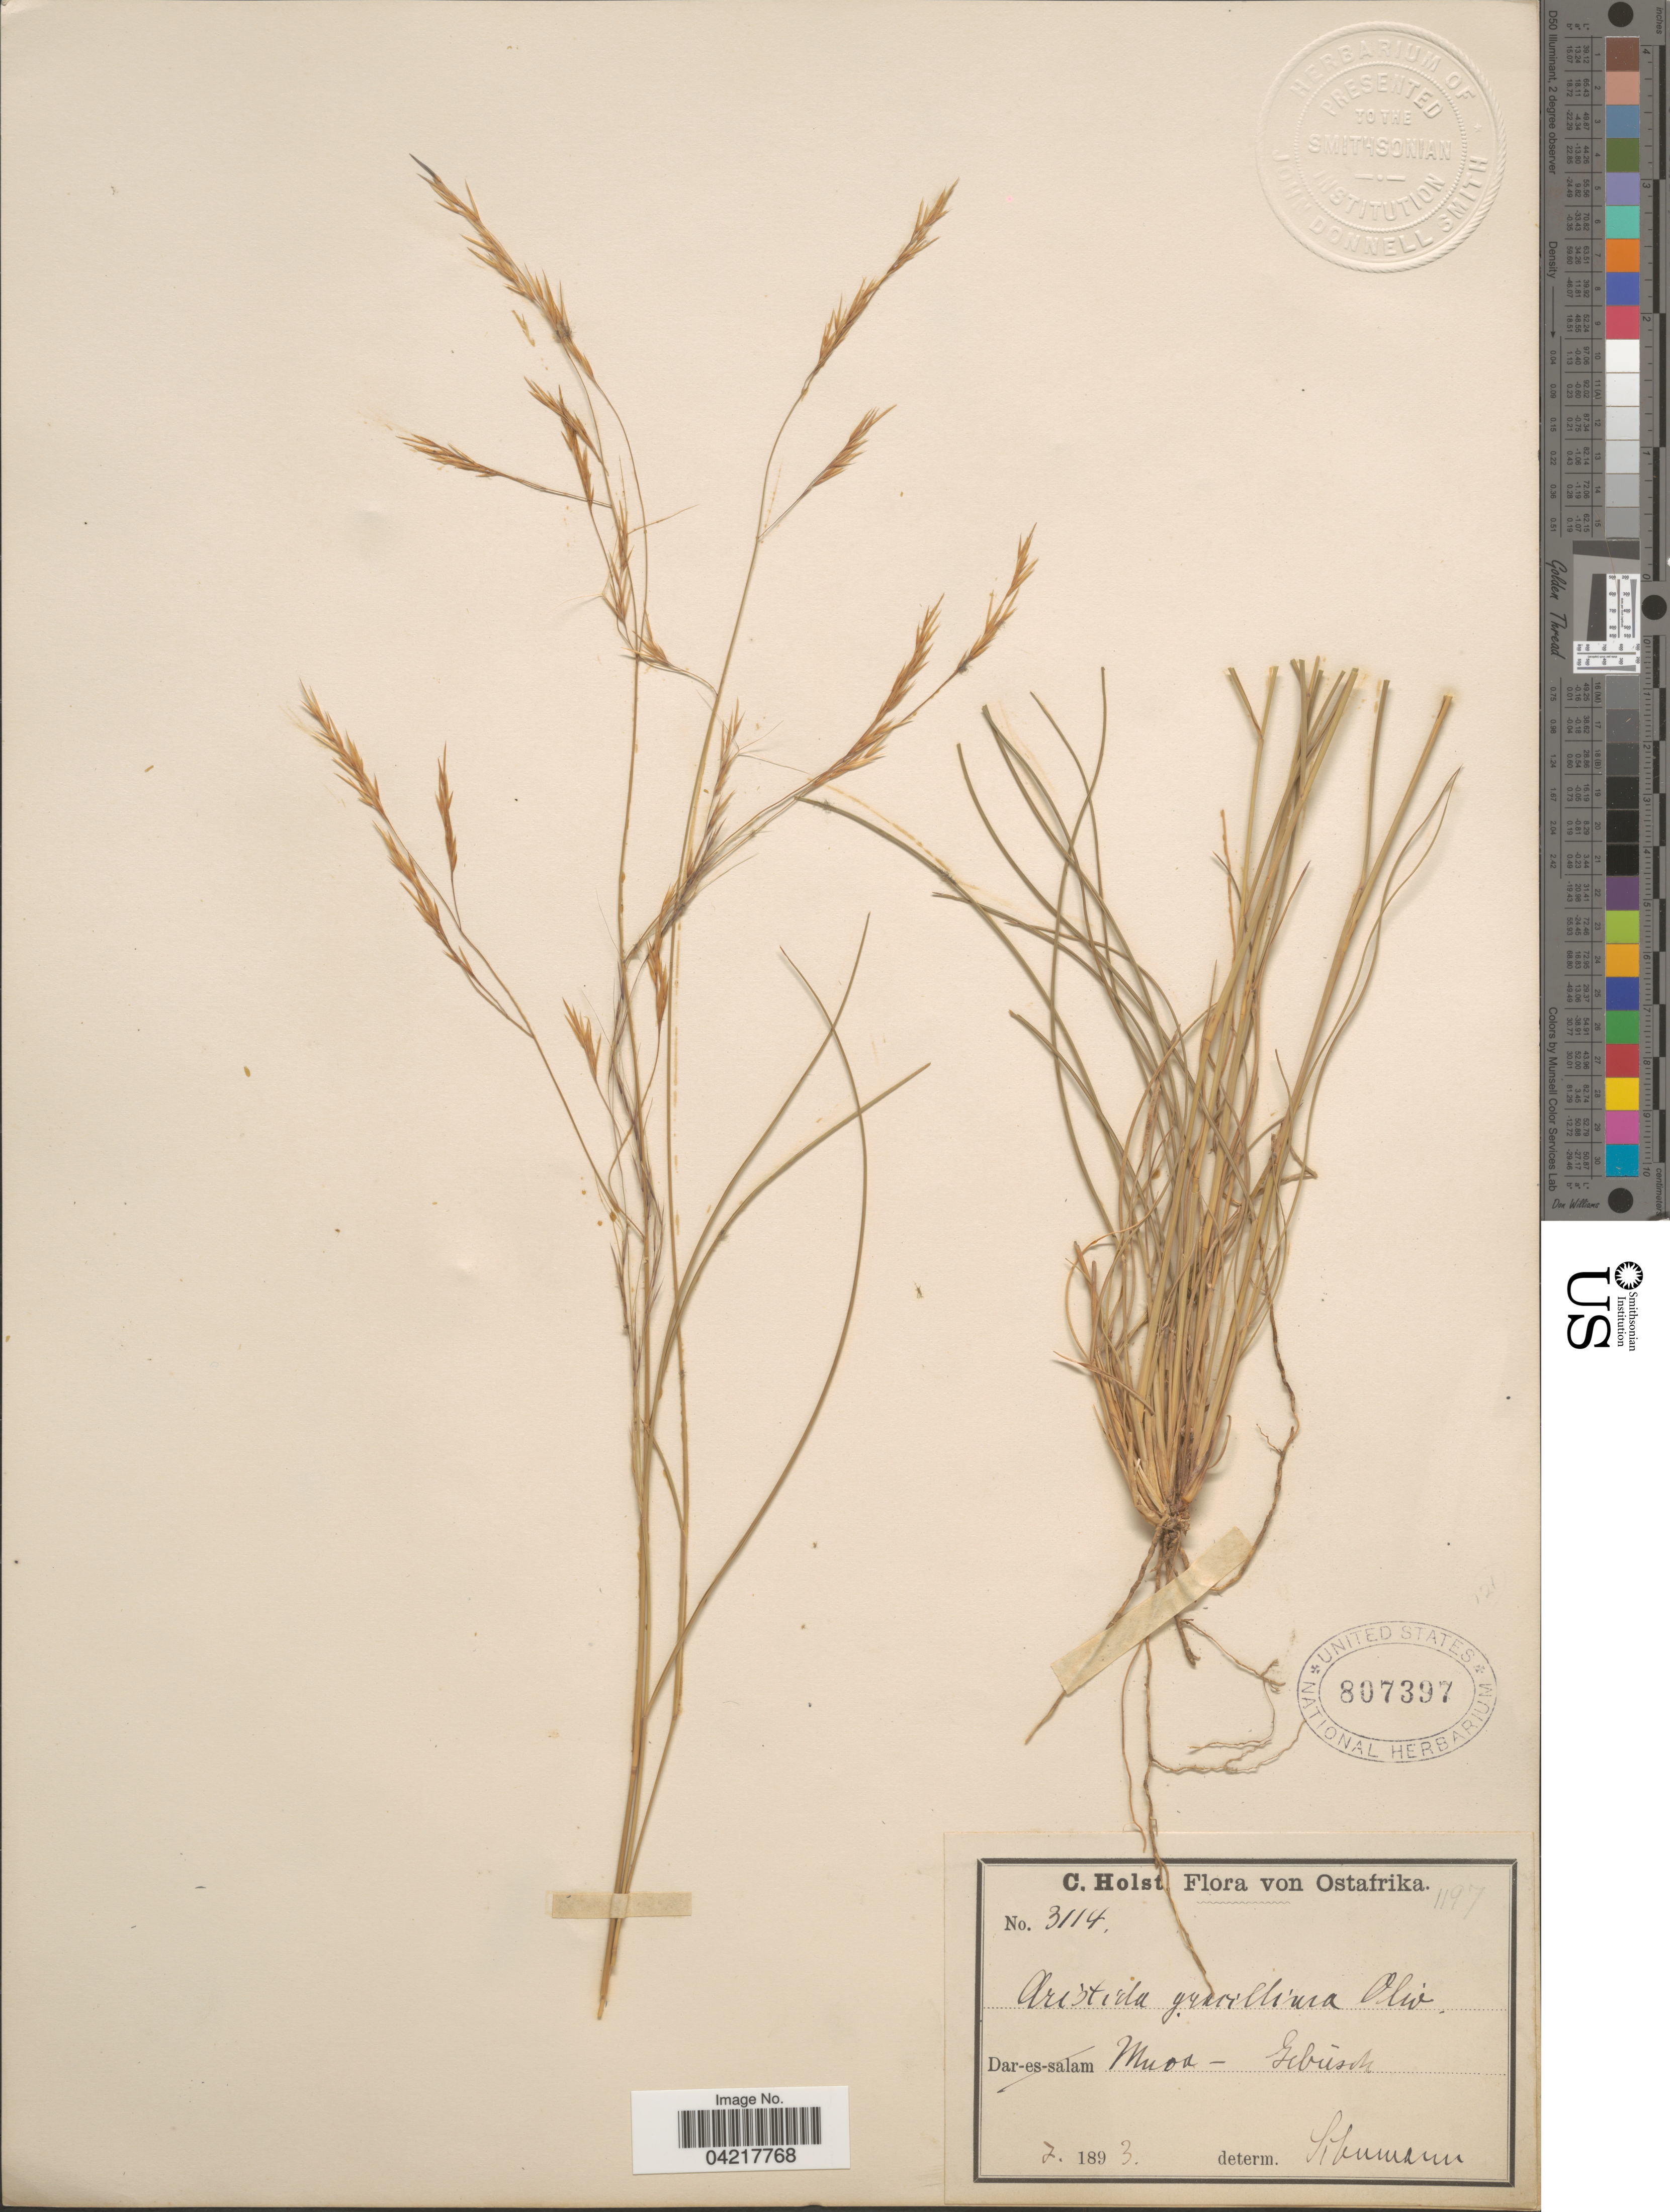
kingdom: Plantae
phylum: Tracheophyta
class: Liliopsida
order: Poales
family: Poaceae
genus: Aristida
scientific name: Aristida stipoides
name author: R. Br.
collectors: C. H. Holst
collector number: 3114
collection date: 1893-07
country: Tanzania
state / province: Dar es Salaam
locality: Ostafrika. Dar-es-salam Muoa - Gebüsh.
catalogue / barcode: US 807397